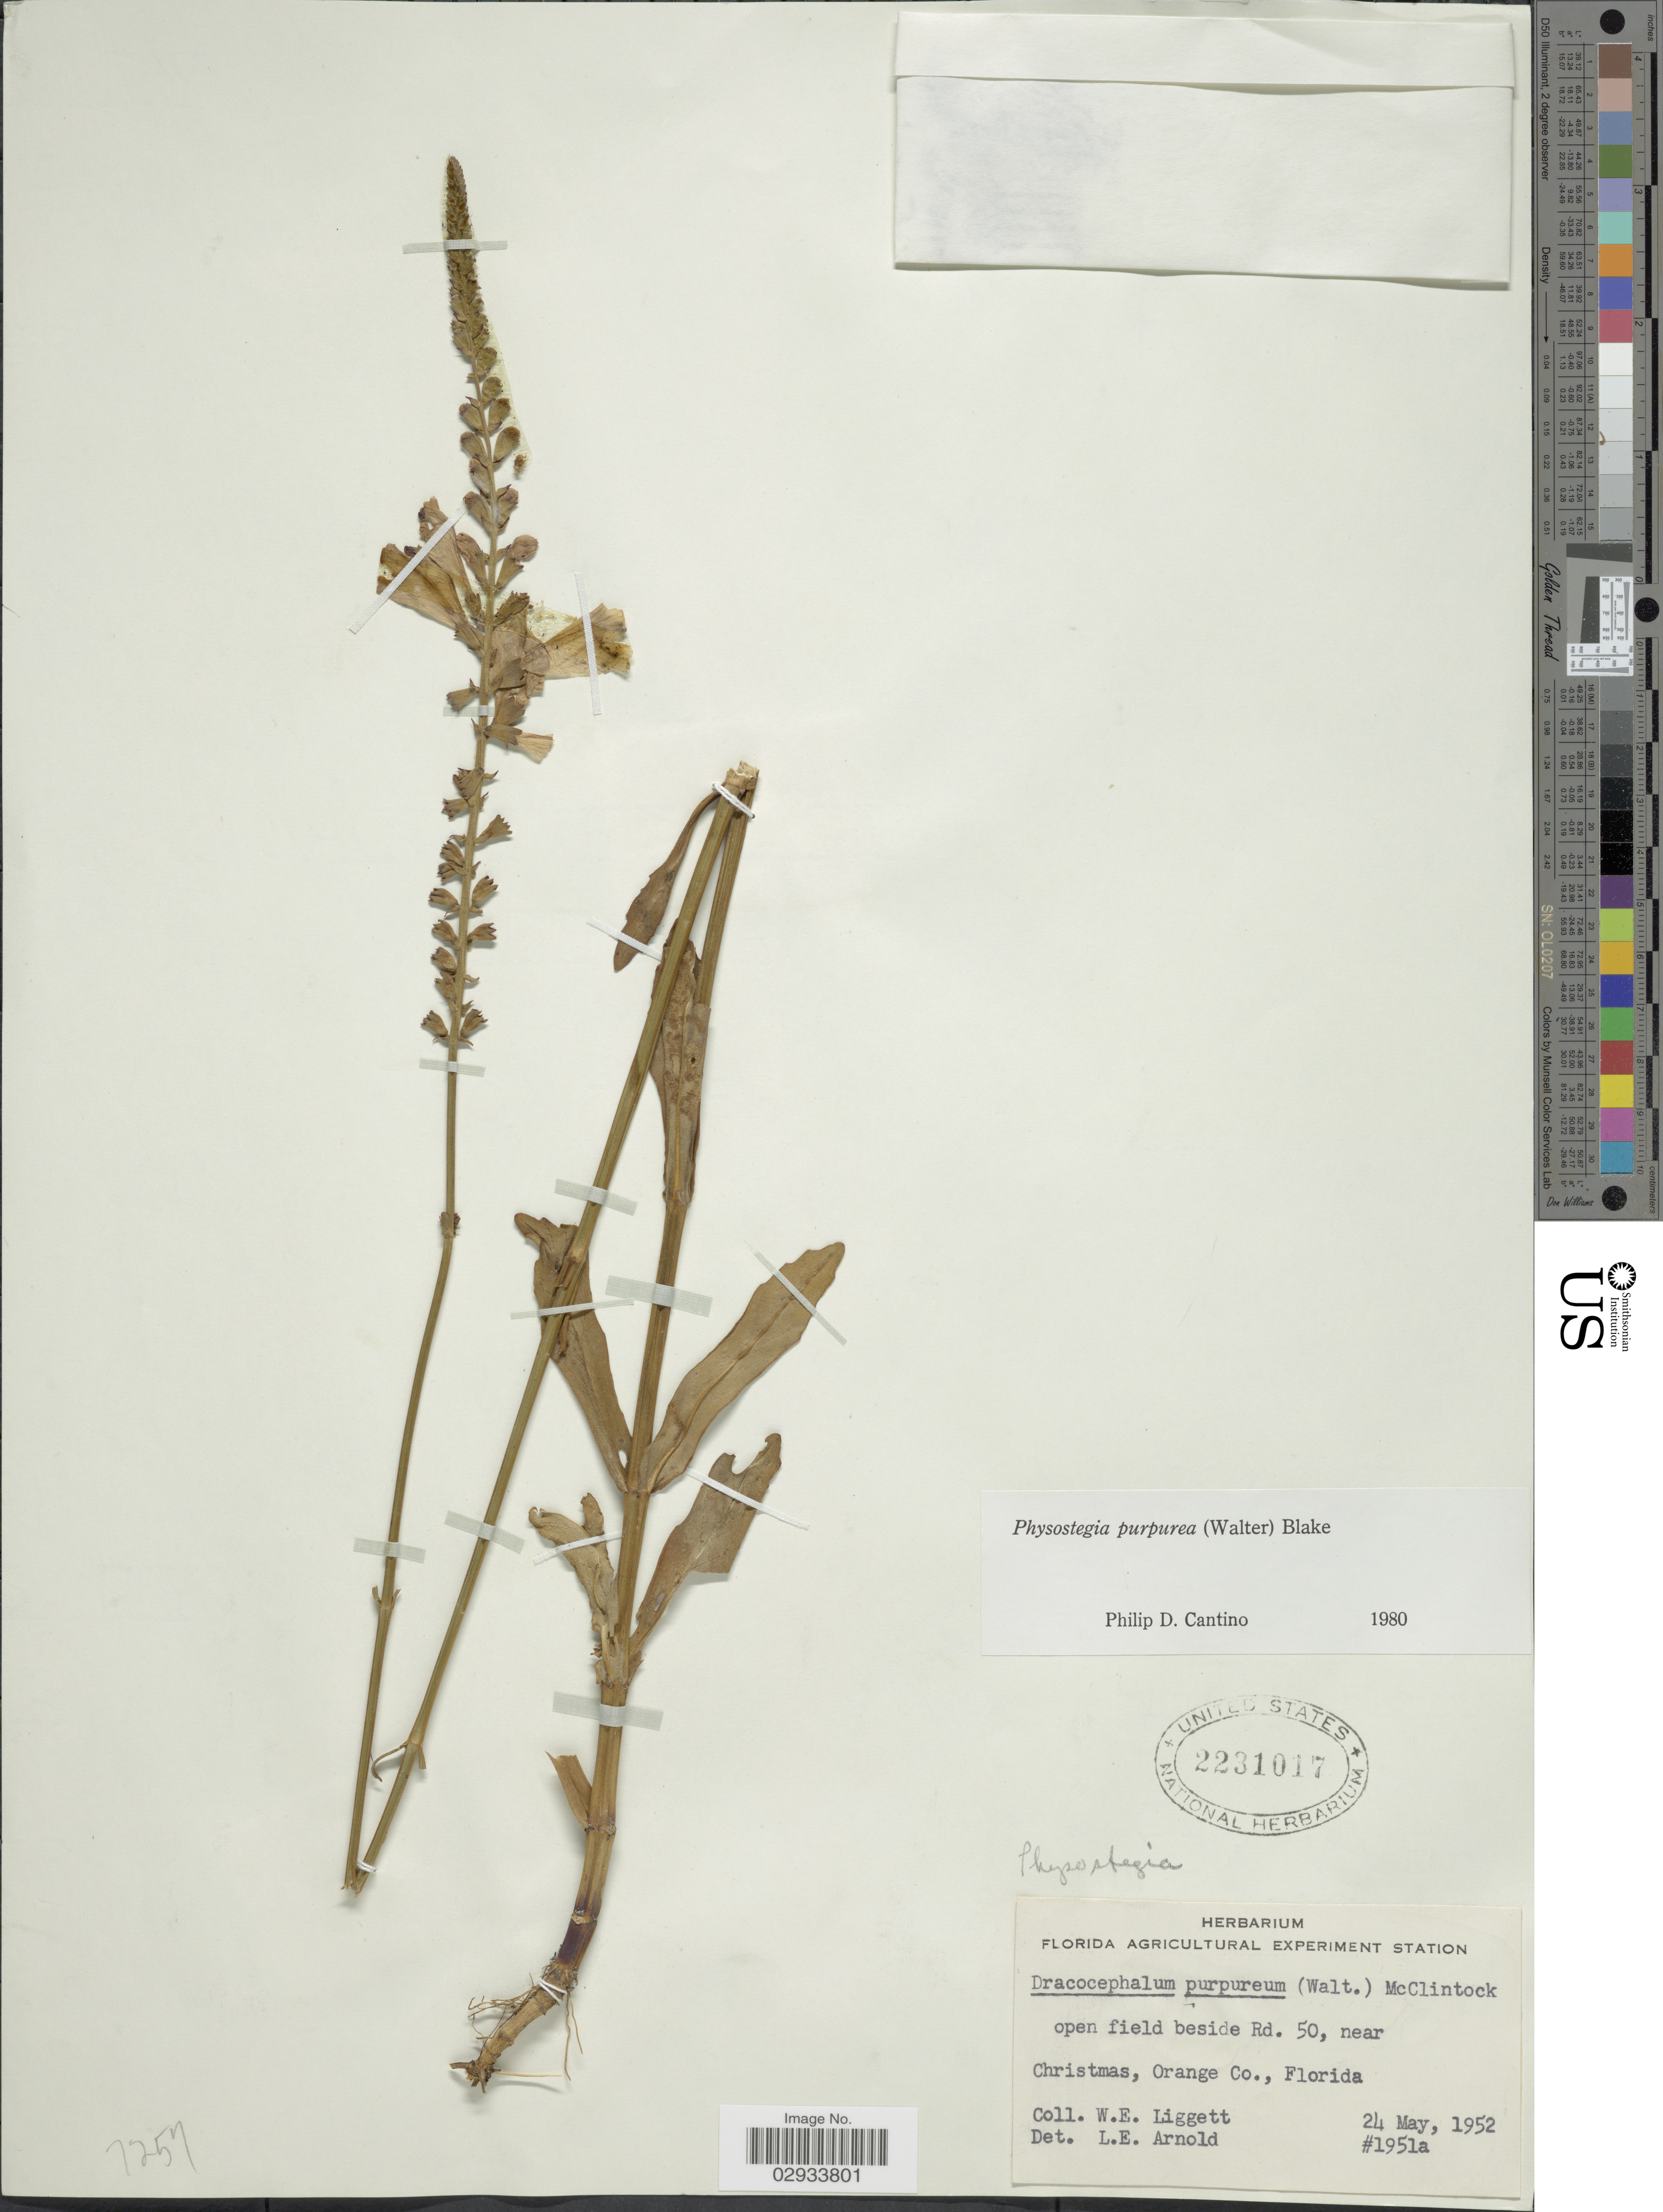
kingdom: Plantae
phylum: Tracheophyta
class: Magnoliopsida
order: Lamiales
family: Lamiaceae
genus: Physostegia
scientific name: Physostegia purpurea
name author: (Walter) Blake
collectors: W. Liggett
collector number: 1951a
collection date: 1952-05-24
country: United States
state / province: Florida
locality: Open field beside Rd. 50, near Christmas, Orange Co., Florida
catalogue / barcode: US 2231017